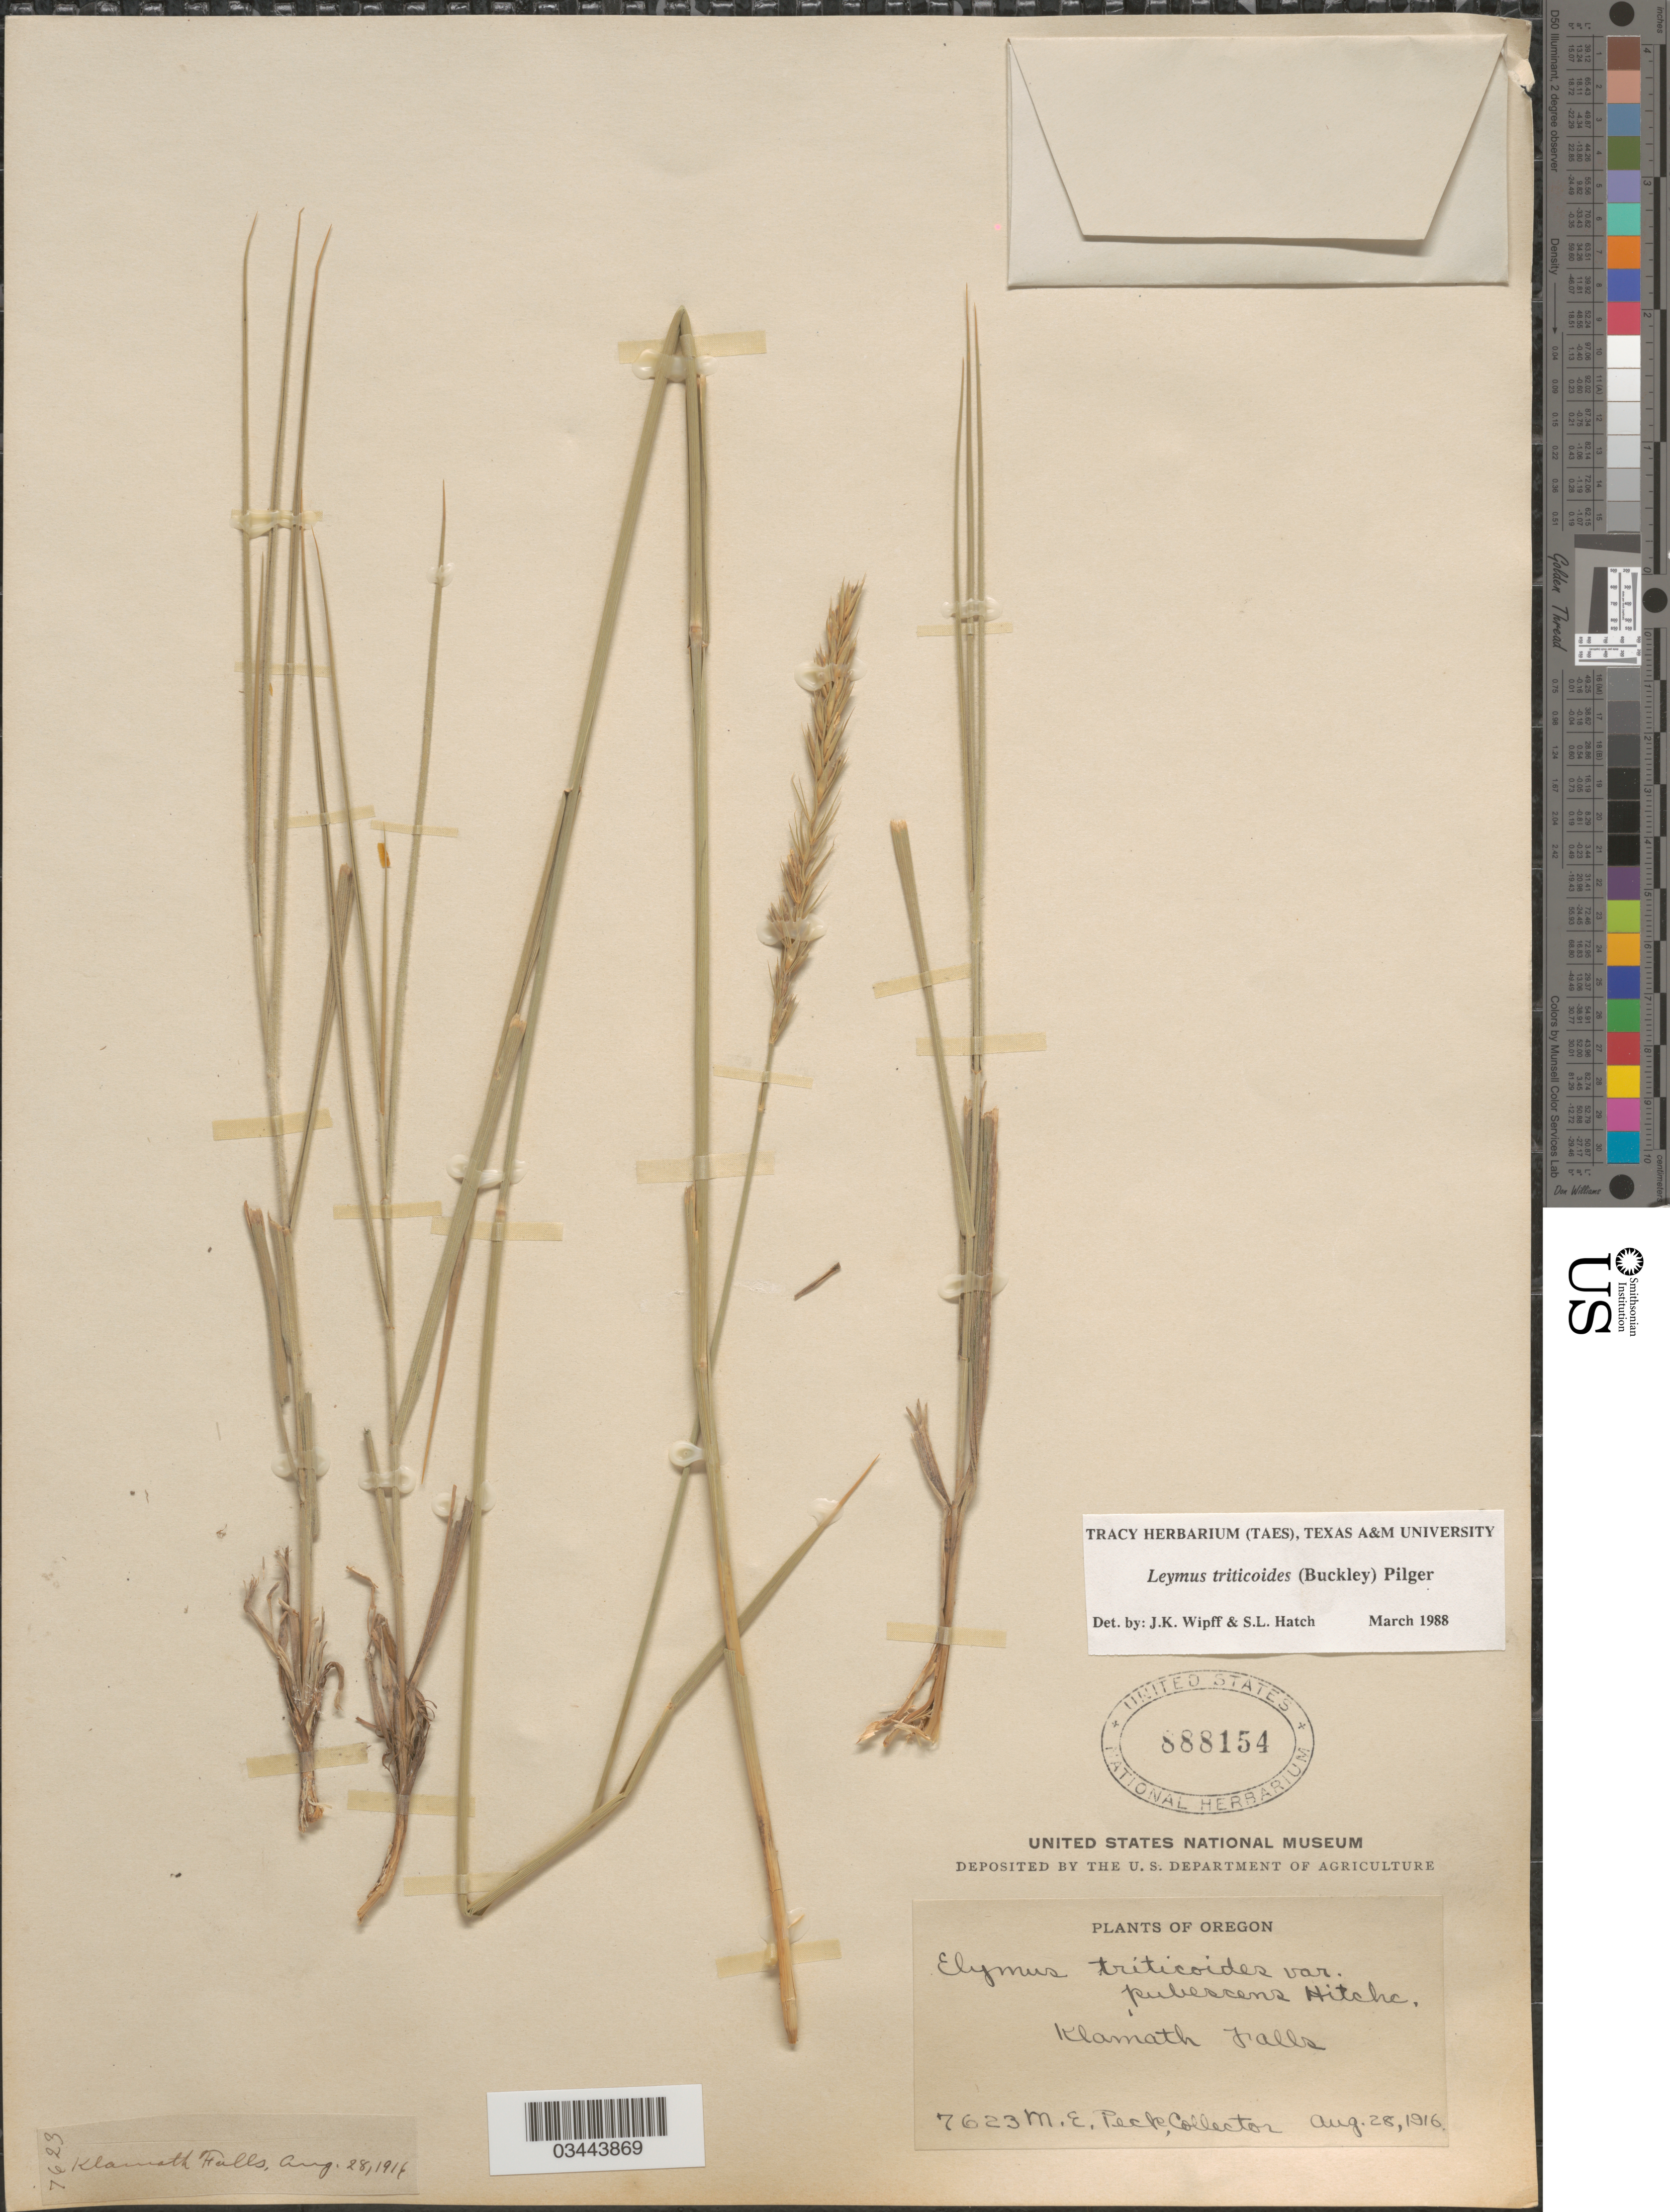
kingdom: Plantae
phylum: Tracheophyta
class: Liliopsida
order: Poales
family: Poaceae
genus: Leymus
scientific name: Leymus triticoides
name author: (Buckley) Pilg.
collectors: M. E. Peck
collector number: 7623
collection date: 1916-08-28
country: United States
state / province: Oregon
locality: Klamath Falls.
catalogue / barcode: US 888154